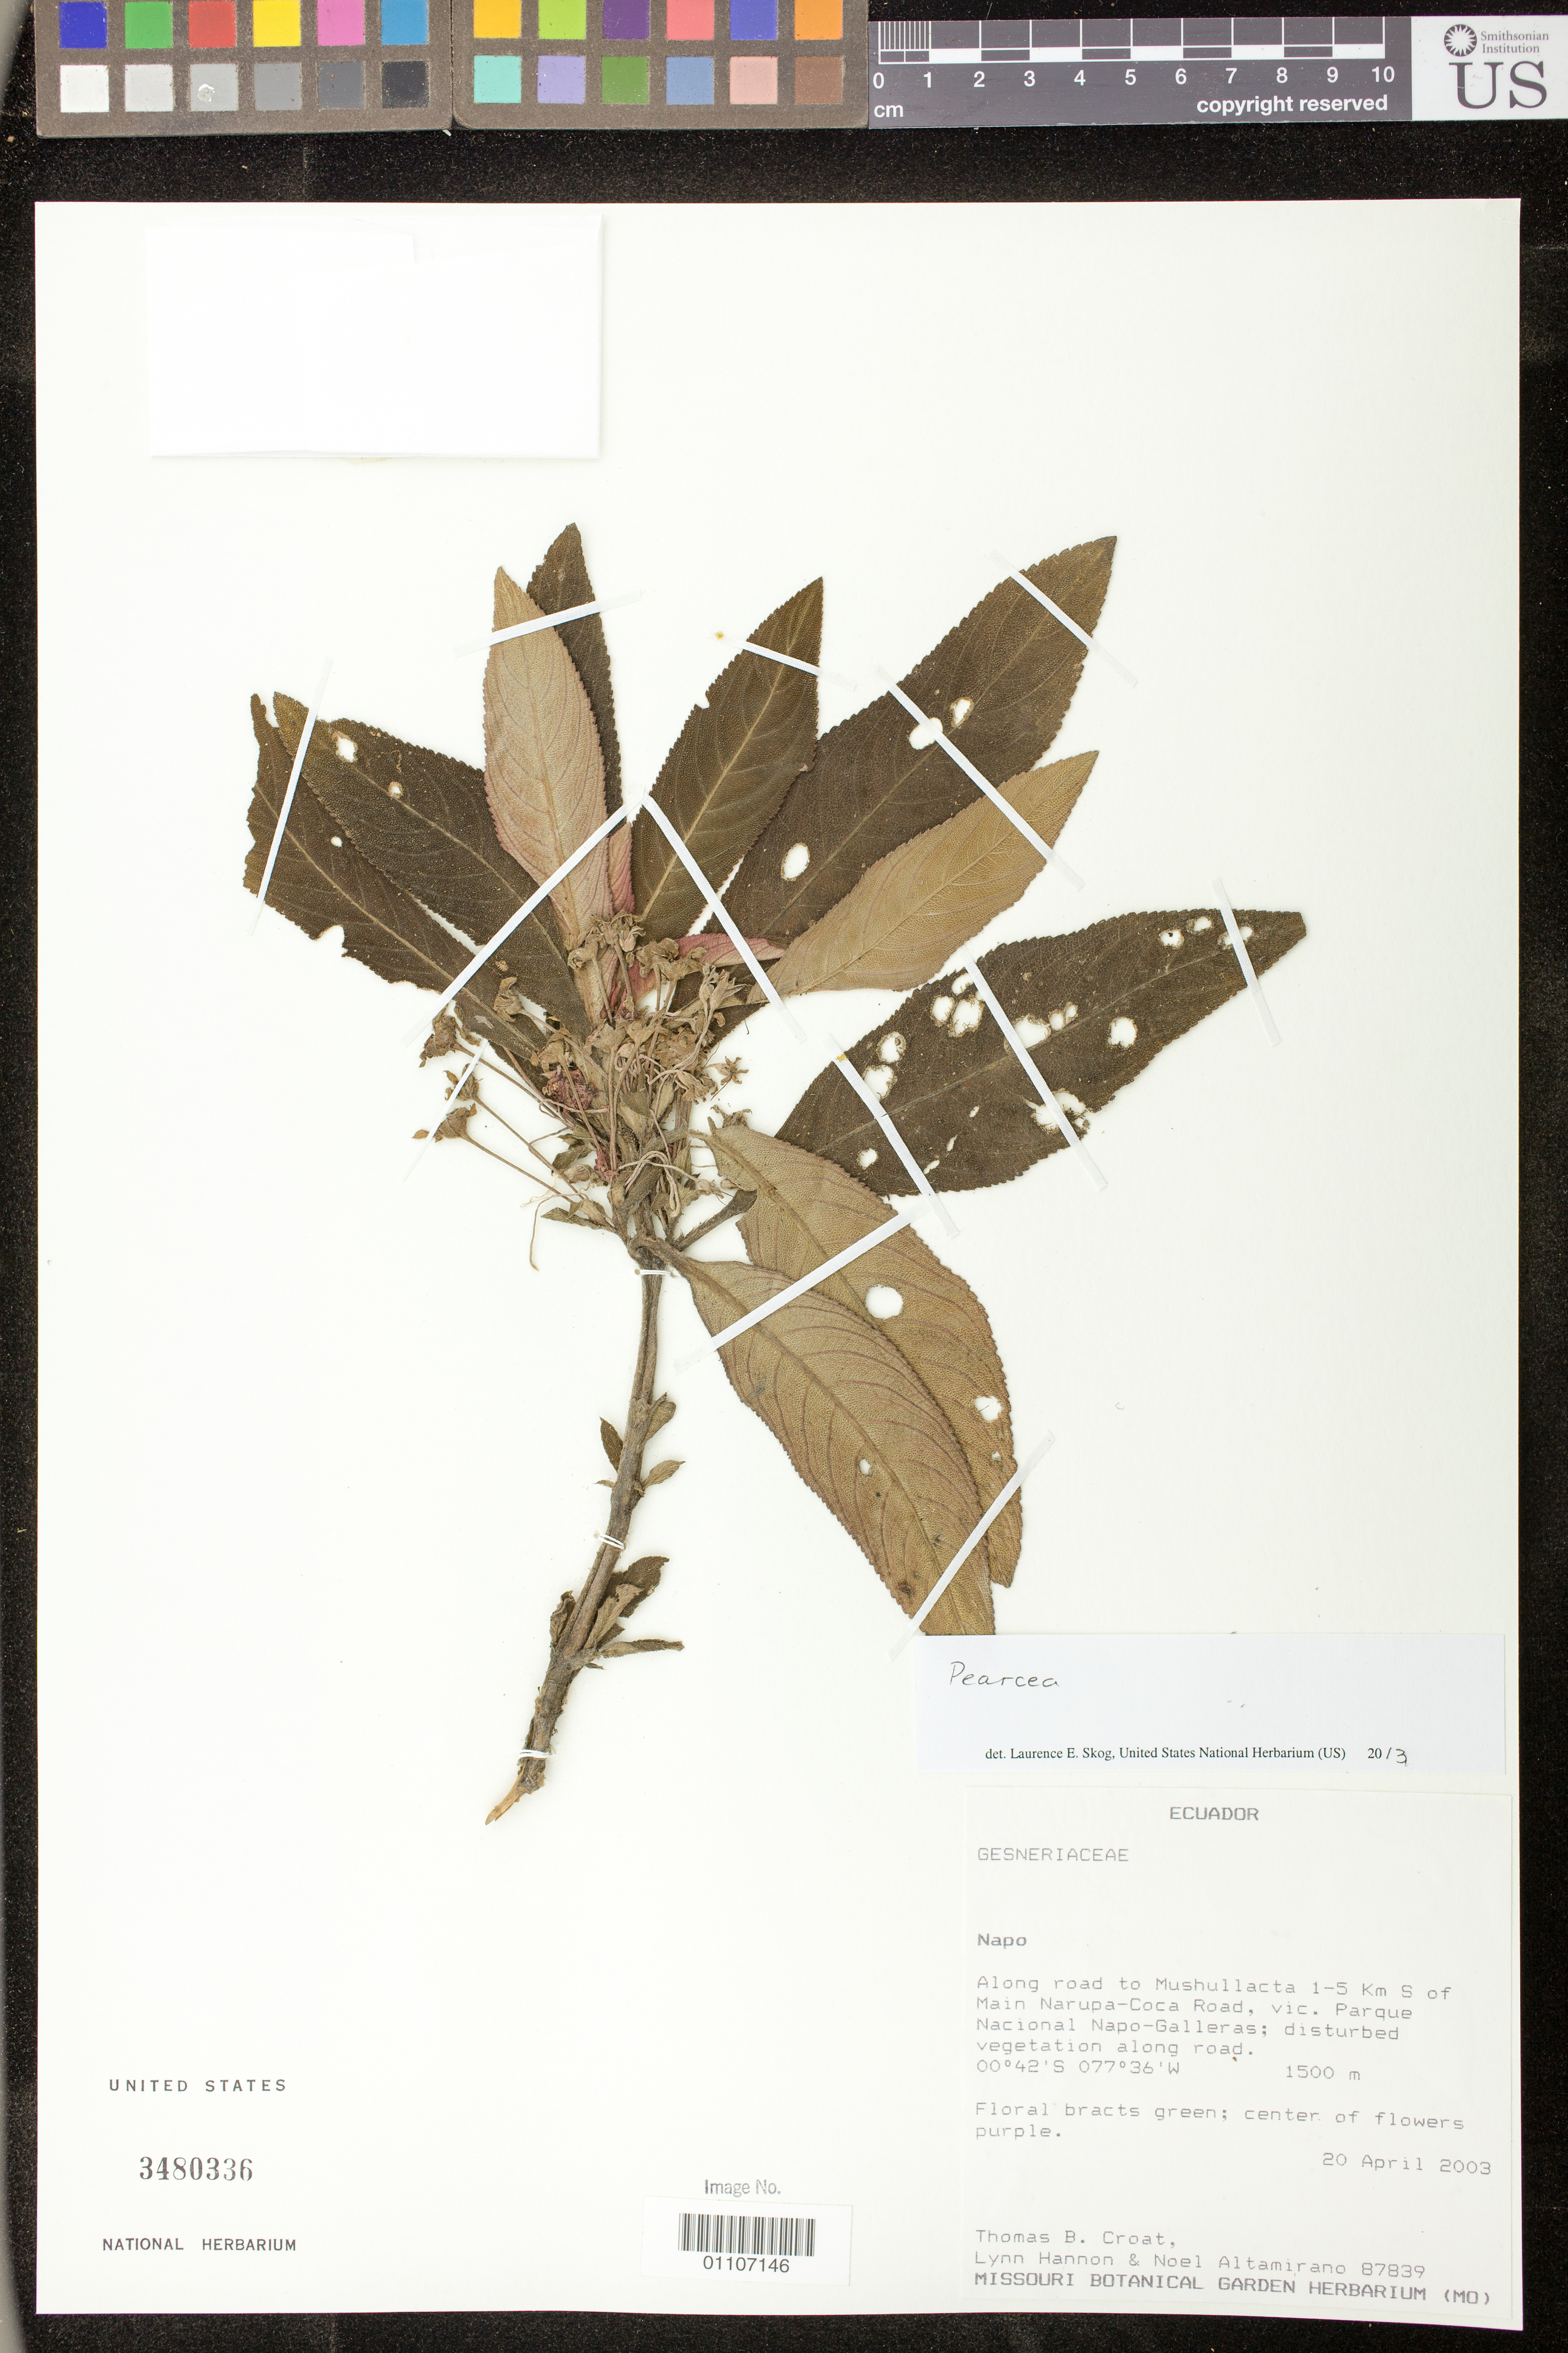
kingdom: Plantae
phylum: Tracheophyta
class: Magnoliopsida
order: Lamiales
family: Gesneriaceae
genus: Pearcea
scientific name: Pearcea sprucei var. sprucei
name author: (Britton ex Rusby) L.P. Kvist & L.E. Skog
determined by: Skog, Laurence E.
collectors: T. B. Croat, L. Hannon & N. Altamirano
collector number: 87839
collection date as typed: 20 Apr 2003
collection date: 2003-04-20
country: Ecuador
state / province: Napo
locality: Along road to Mushullacta I-5 km s of Main Narupa- Coca Road, vic. Parque Nacional Nap-Galleras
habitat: disturbed vegetation along road.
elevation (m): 1150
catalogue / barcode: US 3480336